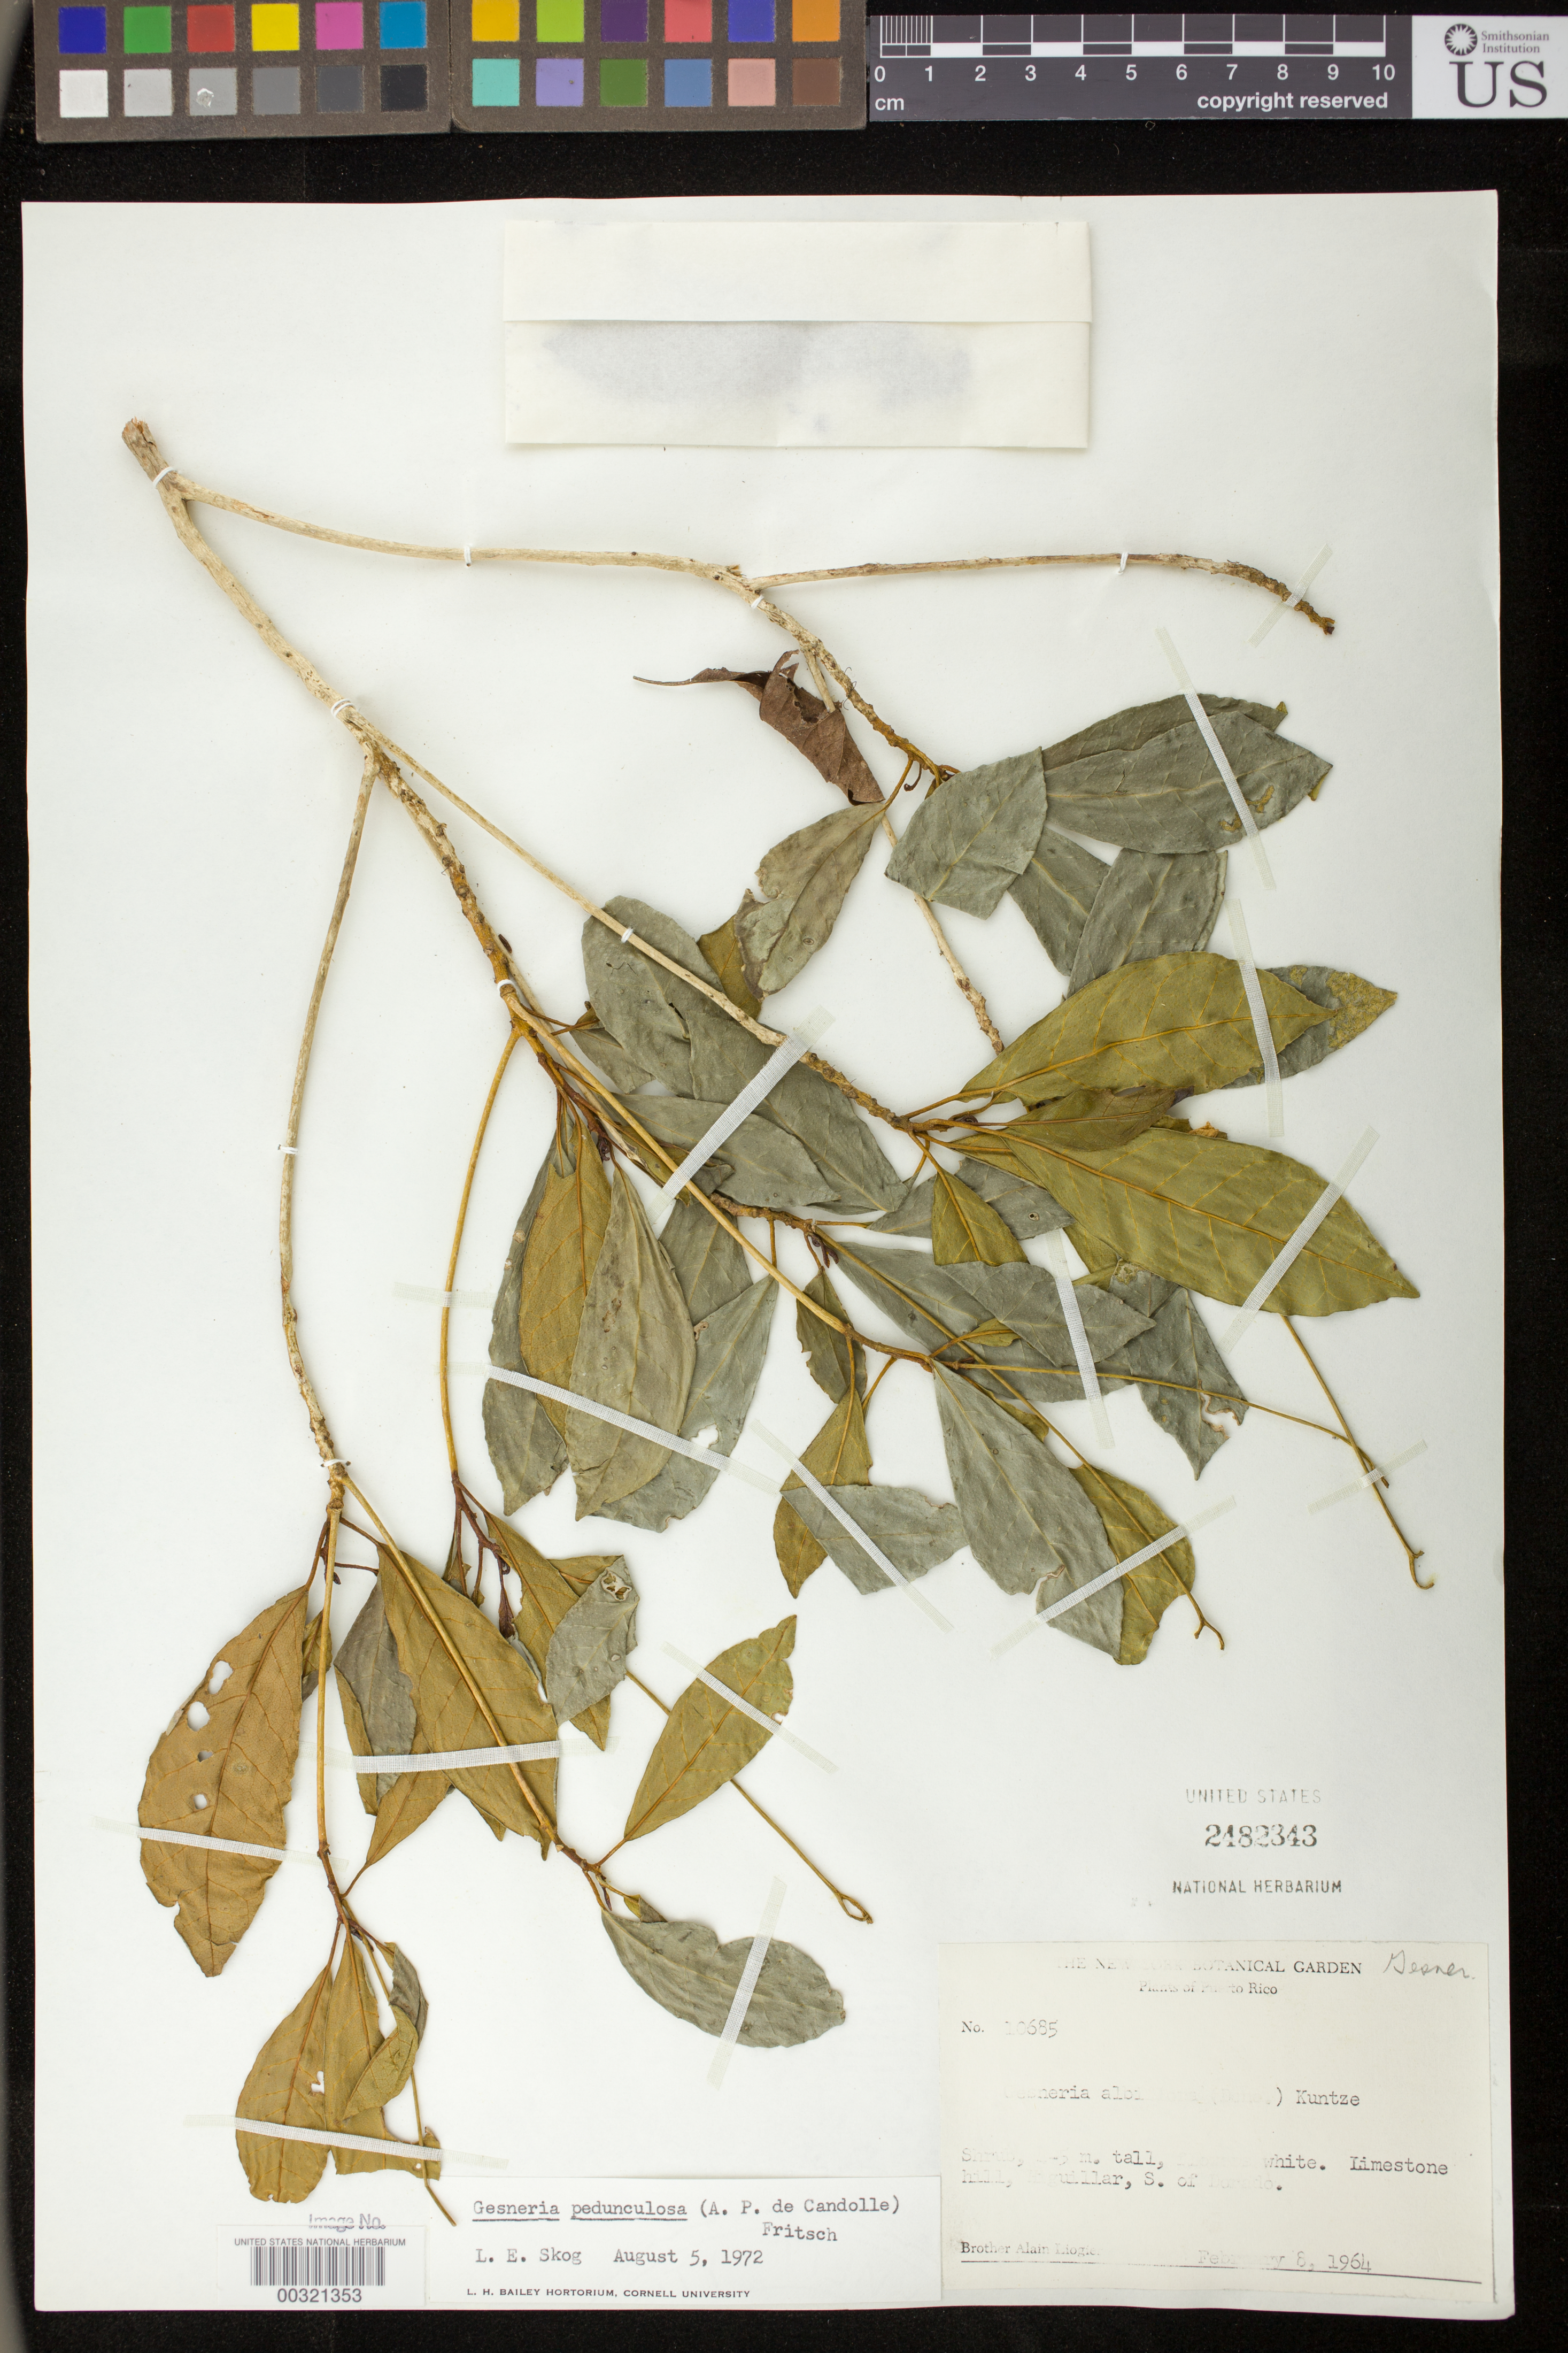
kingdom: Plantae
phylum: Tracheophyta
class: Magnoliopsida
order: Lamiales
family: Gesneriaceae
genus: Gesneria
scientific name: Gesneria pedunculosa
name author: (DC.) Fritsch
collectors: A. H. Liogier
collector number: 10685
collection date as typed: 08 Feb 1964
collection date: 1964-02-08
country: Puerto Rico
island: Puerto Rico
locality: Higuillar, S of Dorado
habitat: Limestone hill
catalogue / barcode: US 2482353